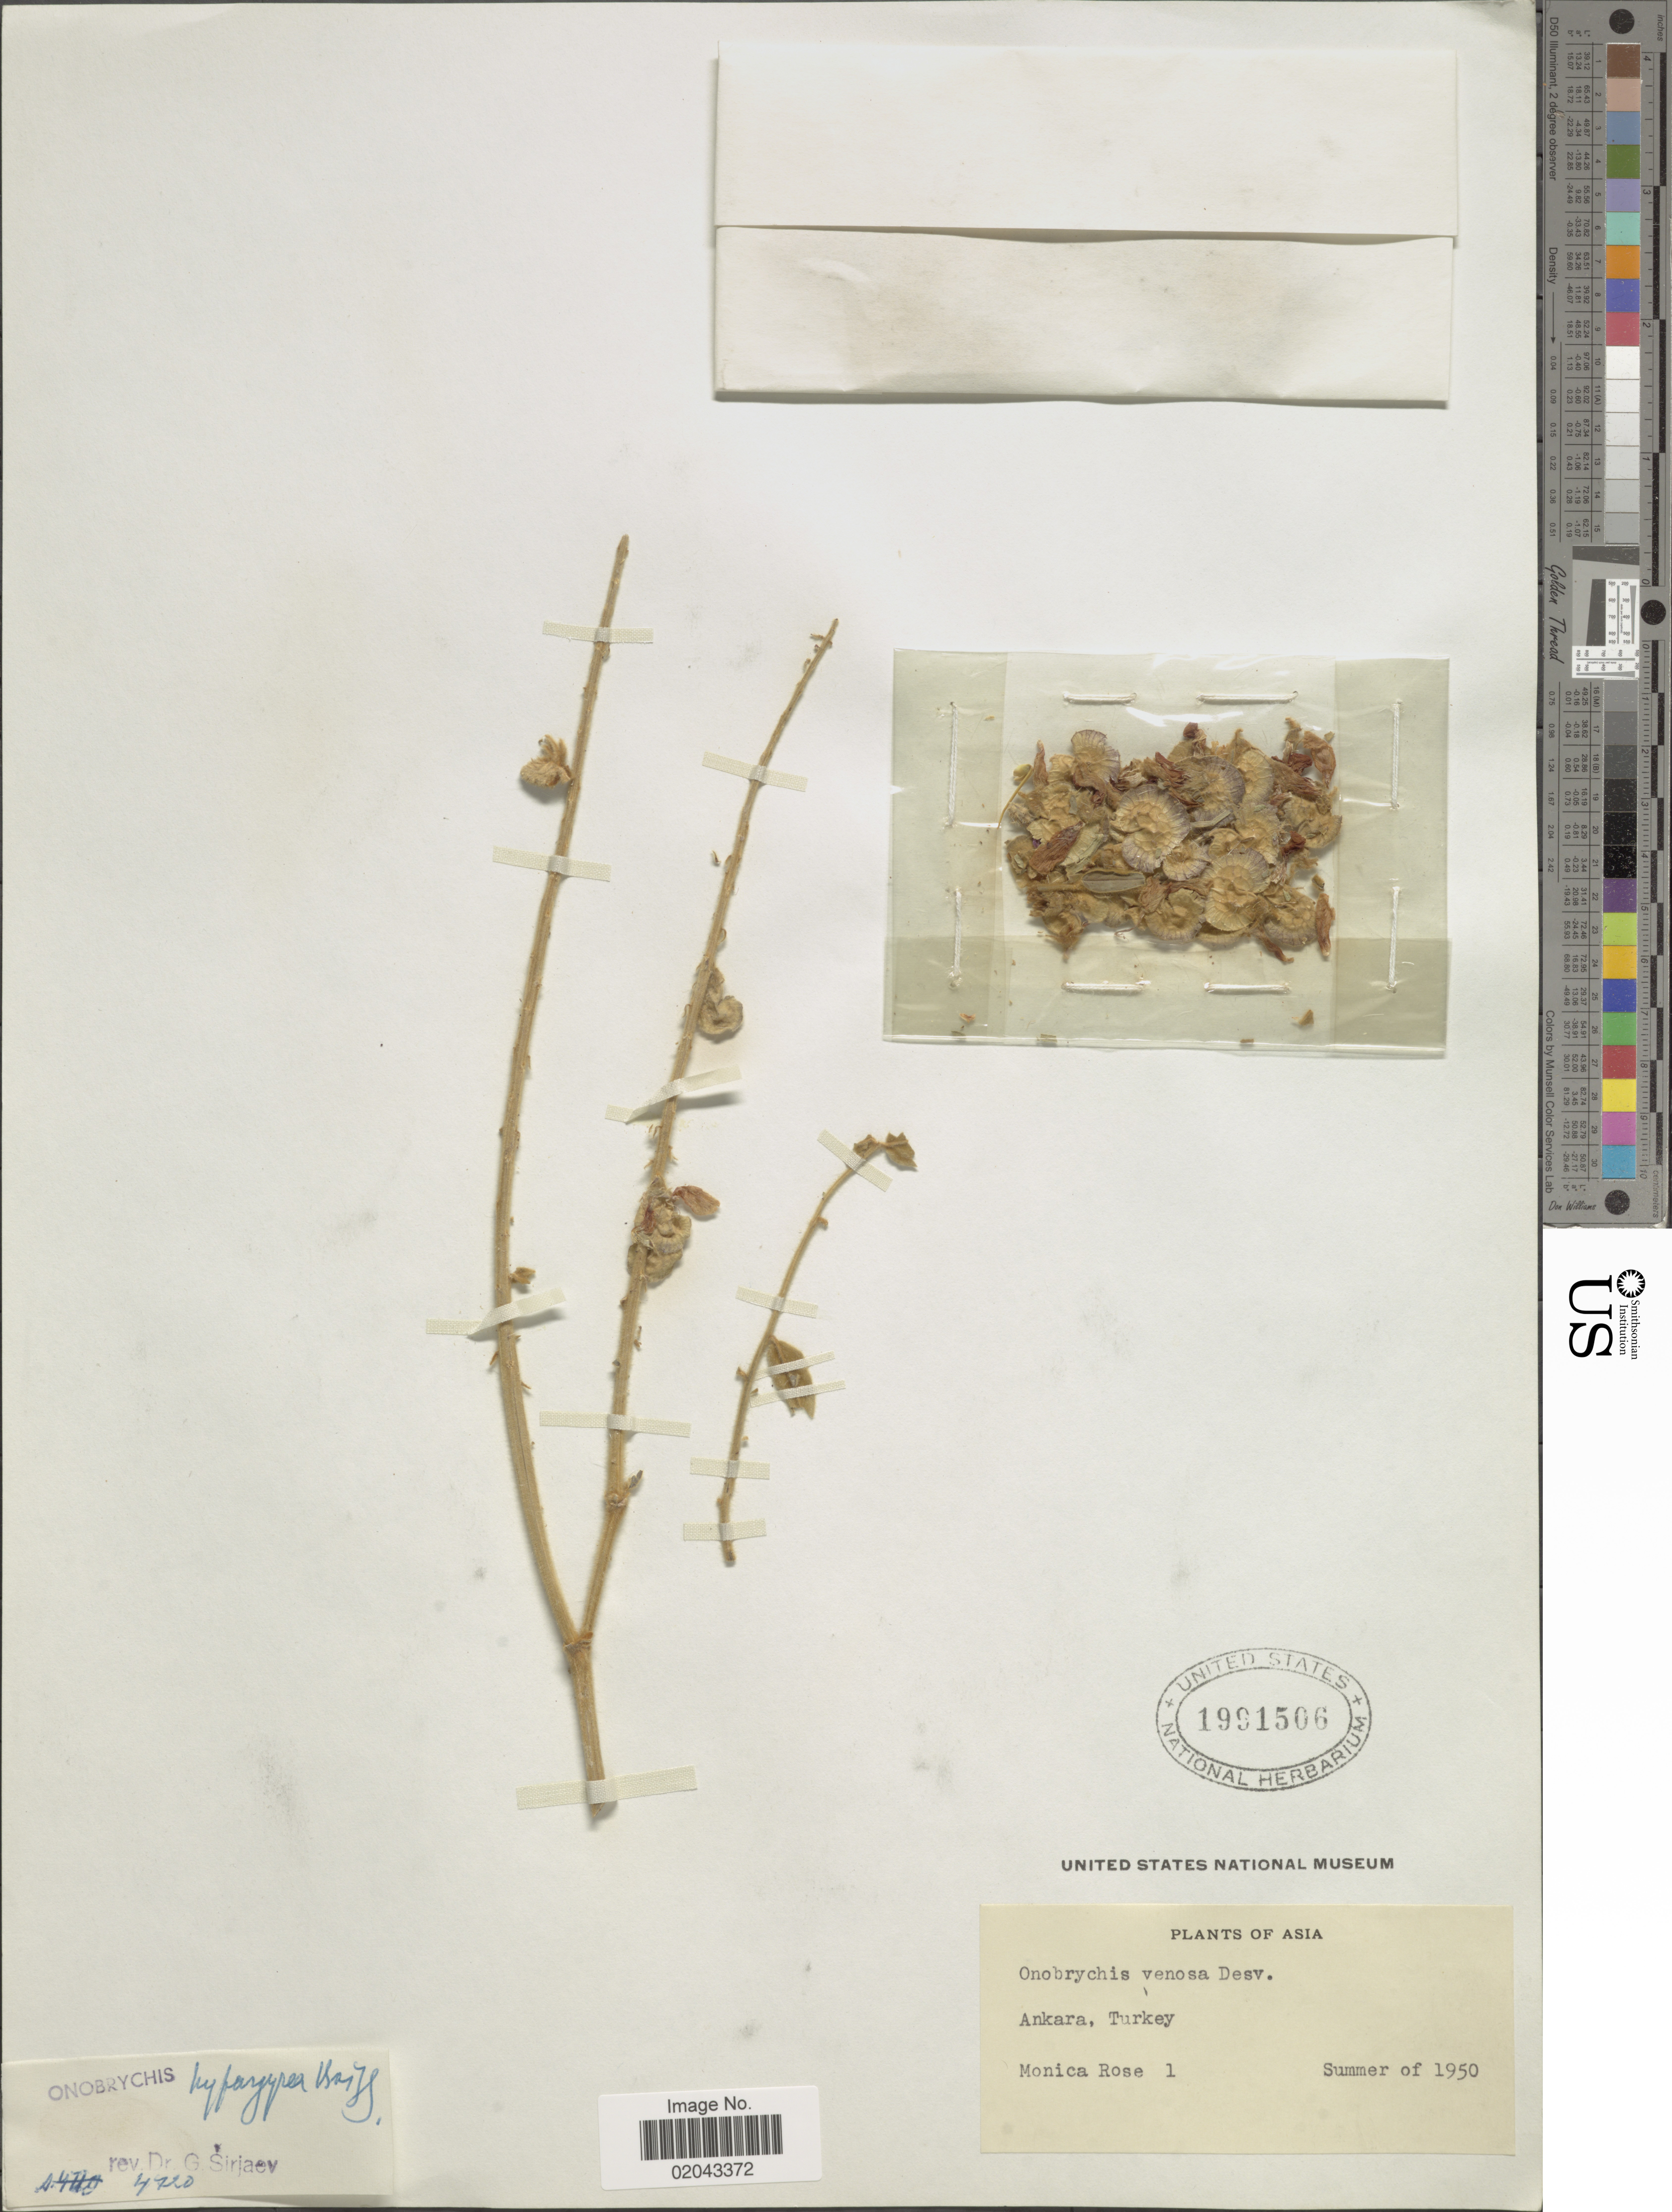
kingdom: Plantae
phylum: Tracheophyta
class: Magnoliopsida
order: Fabales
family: Fabaceae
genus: Onobrychis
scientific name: Onobrychis hypargyrea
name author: Boiss.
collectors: L. B. Rose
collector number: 1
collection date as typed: summer of 1950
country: Turkey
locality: Asia, Ankara, Turkey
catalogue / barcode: US 1991506